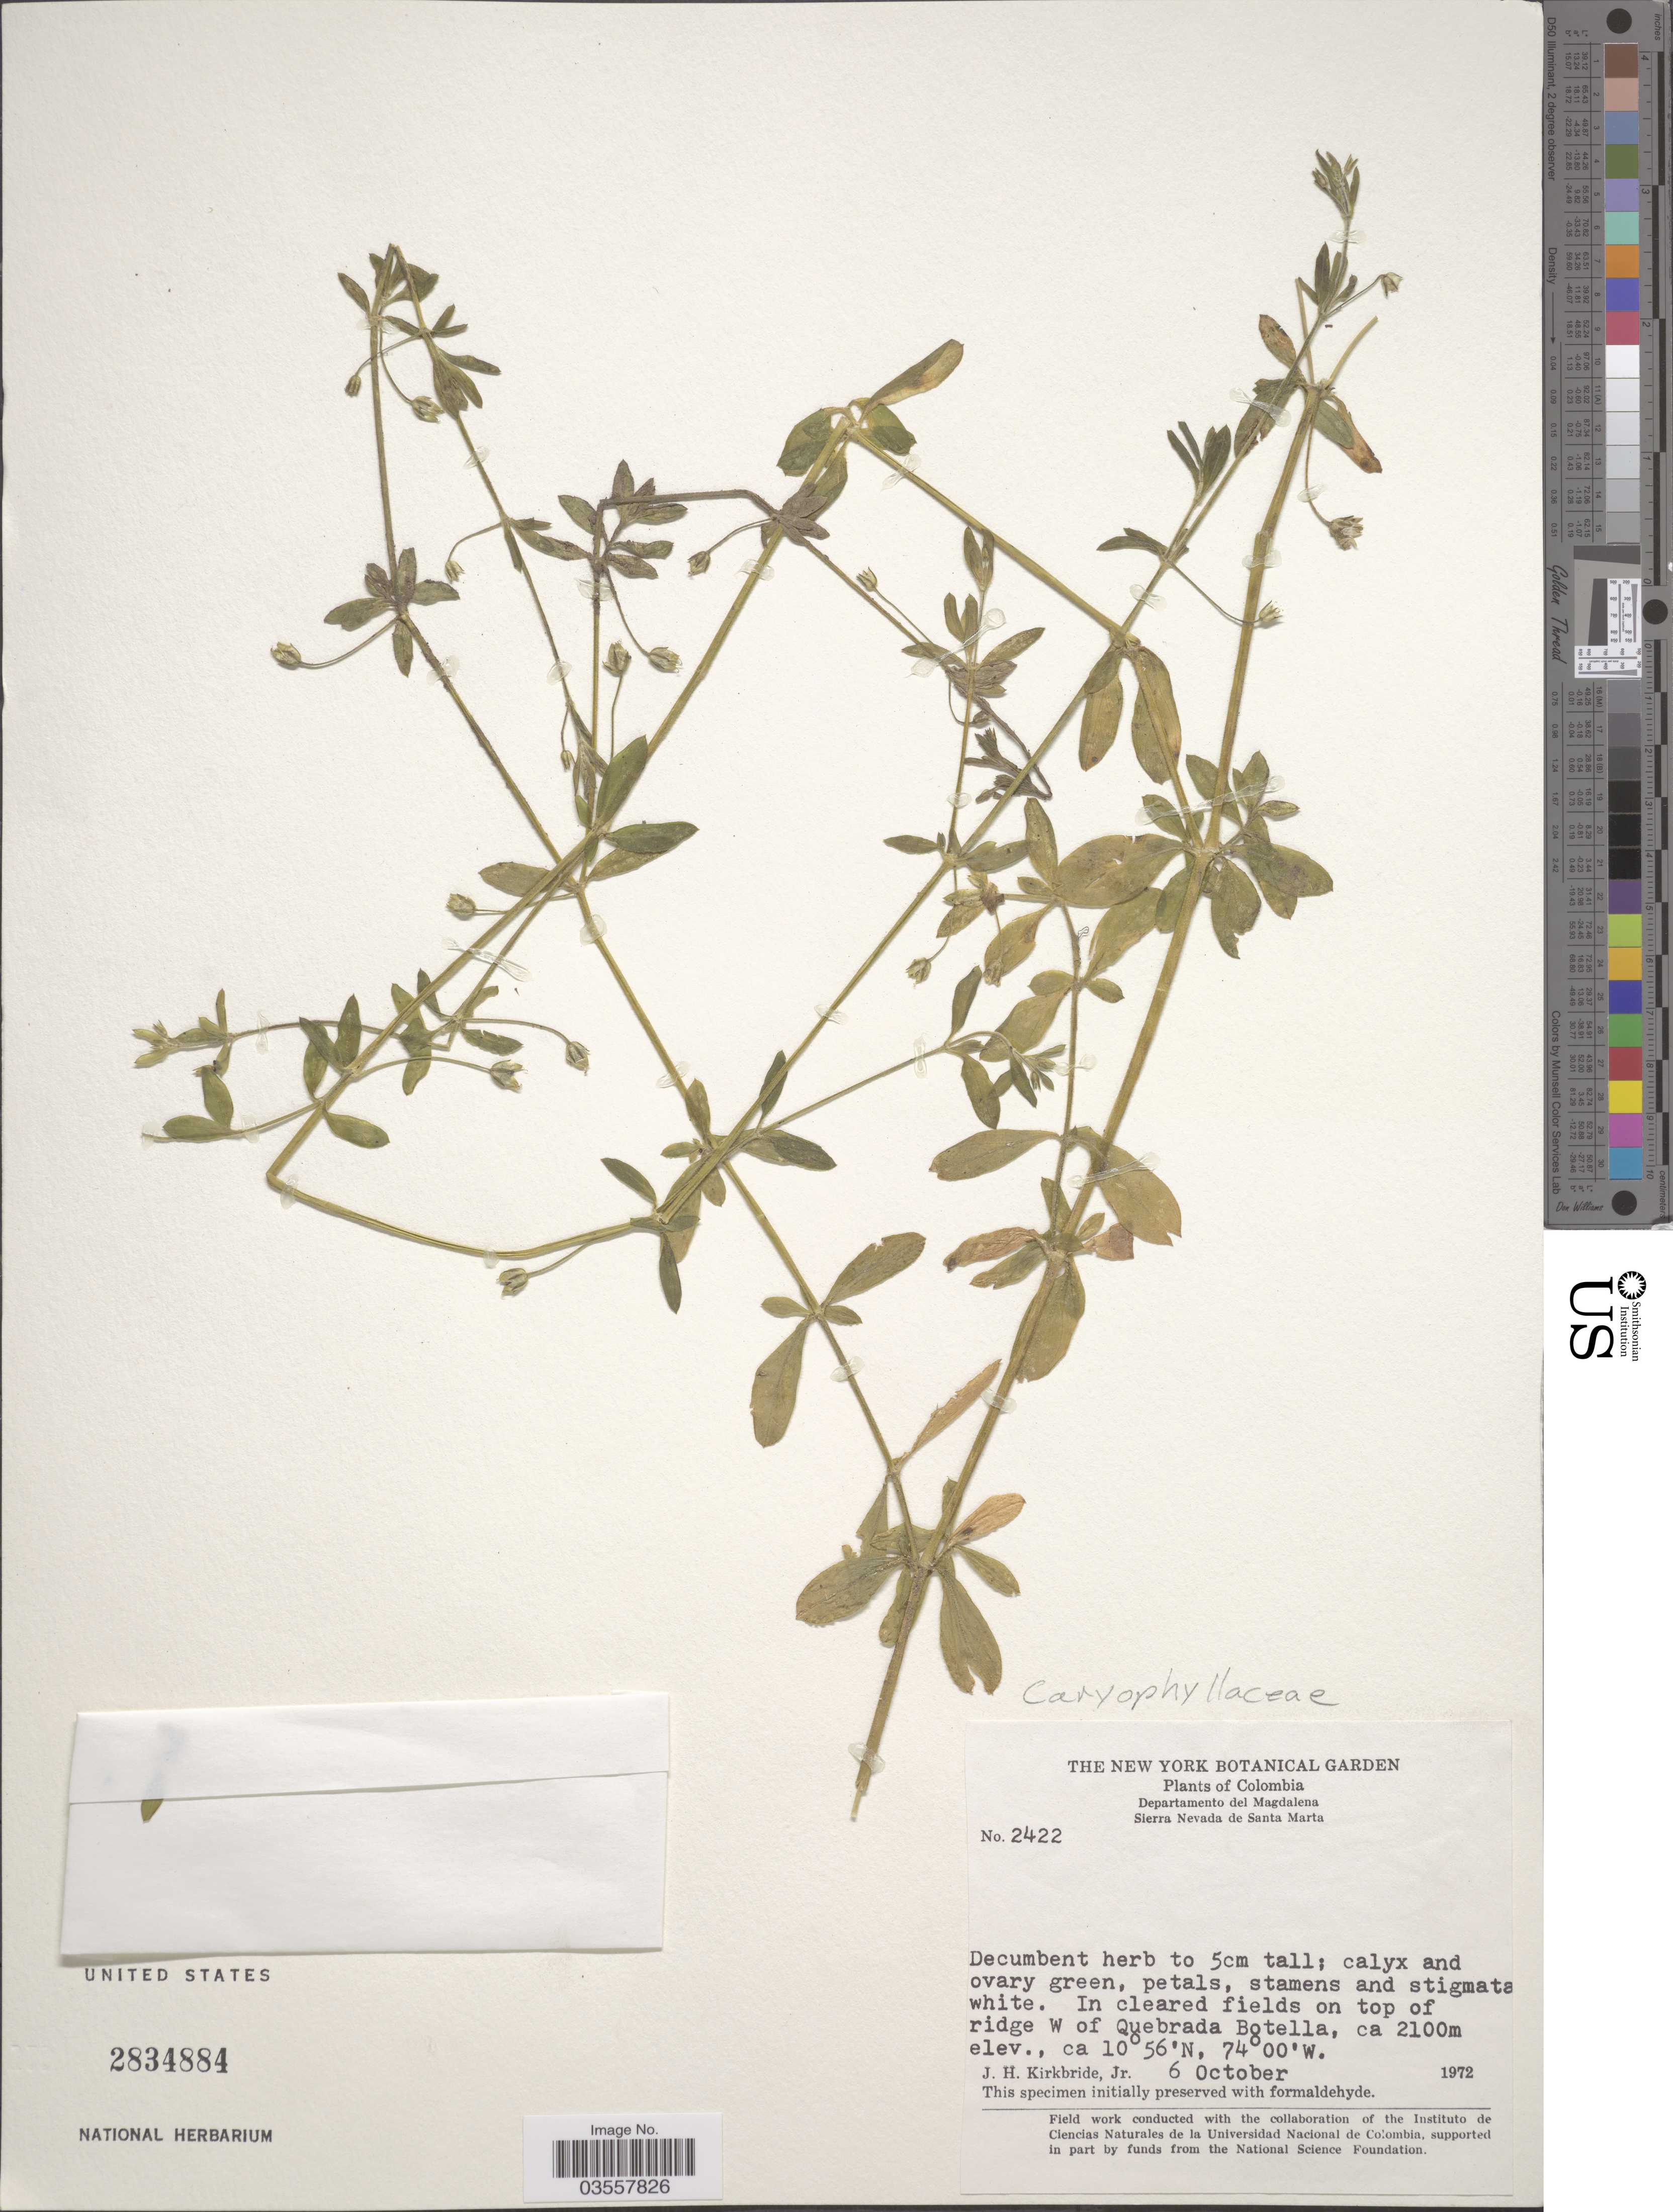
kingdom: Plantae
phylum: Tracheophyta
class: Magnoliopsida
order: Caryophyllales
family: Caryophyllaceae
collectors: J. H. Kirkbride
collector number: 2422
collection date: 1972-10-06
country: Colombia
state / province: Magdalena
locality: Departamento del Magdalena. Sierra Nevada de Santa Marta. In cleared fields on top of ridge W of Quebrada Botella.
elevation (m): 2100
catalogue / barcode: US 2834884